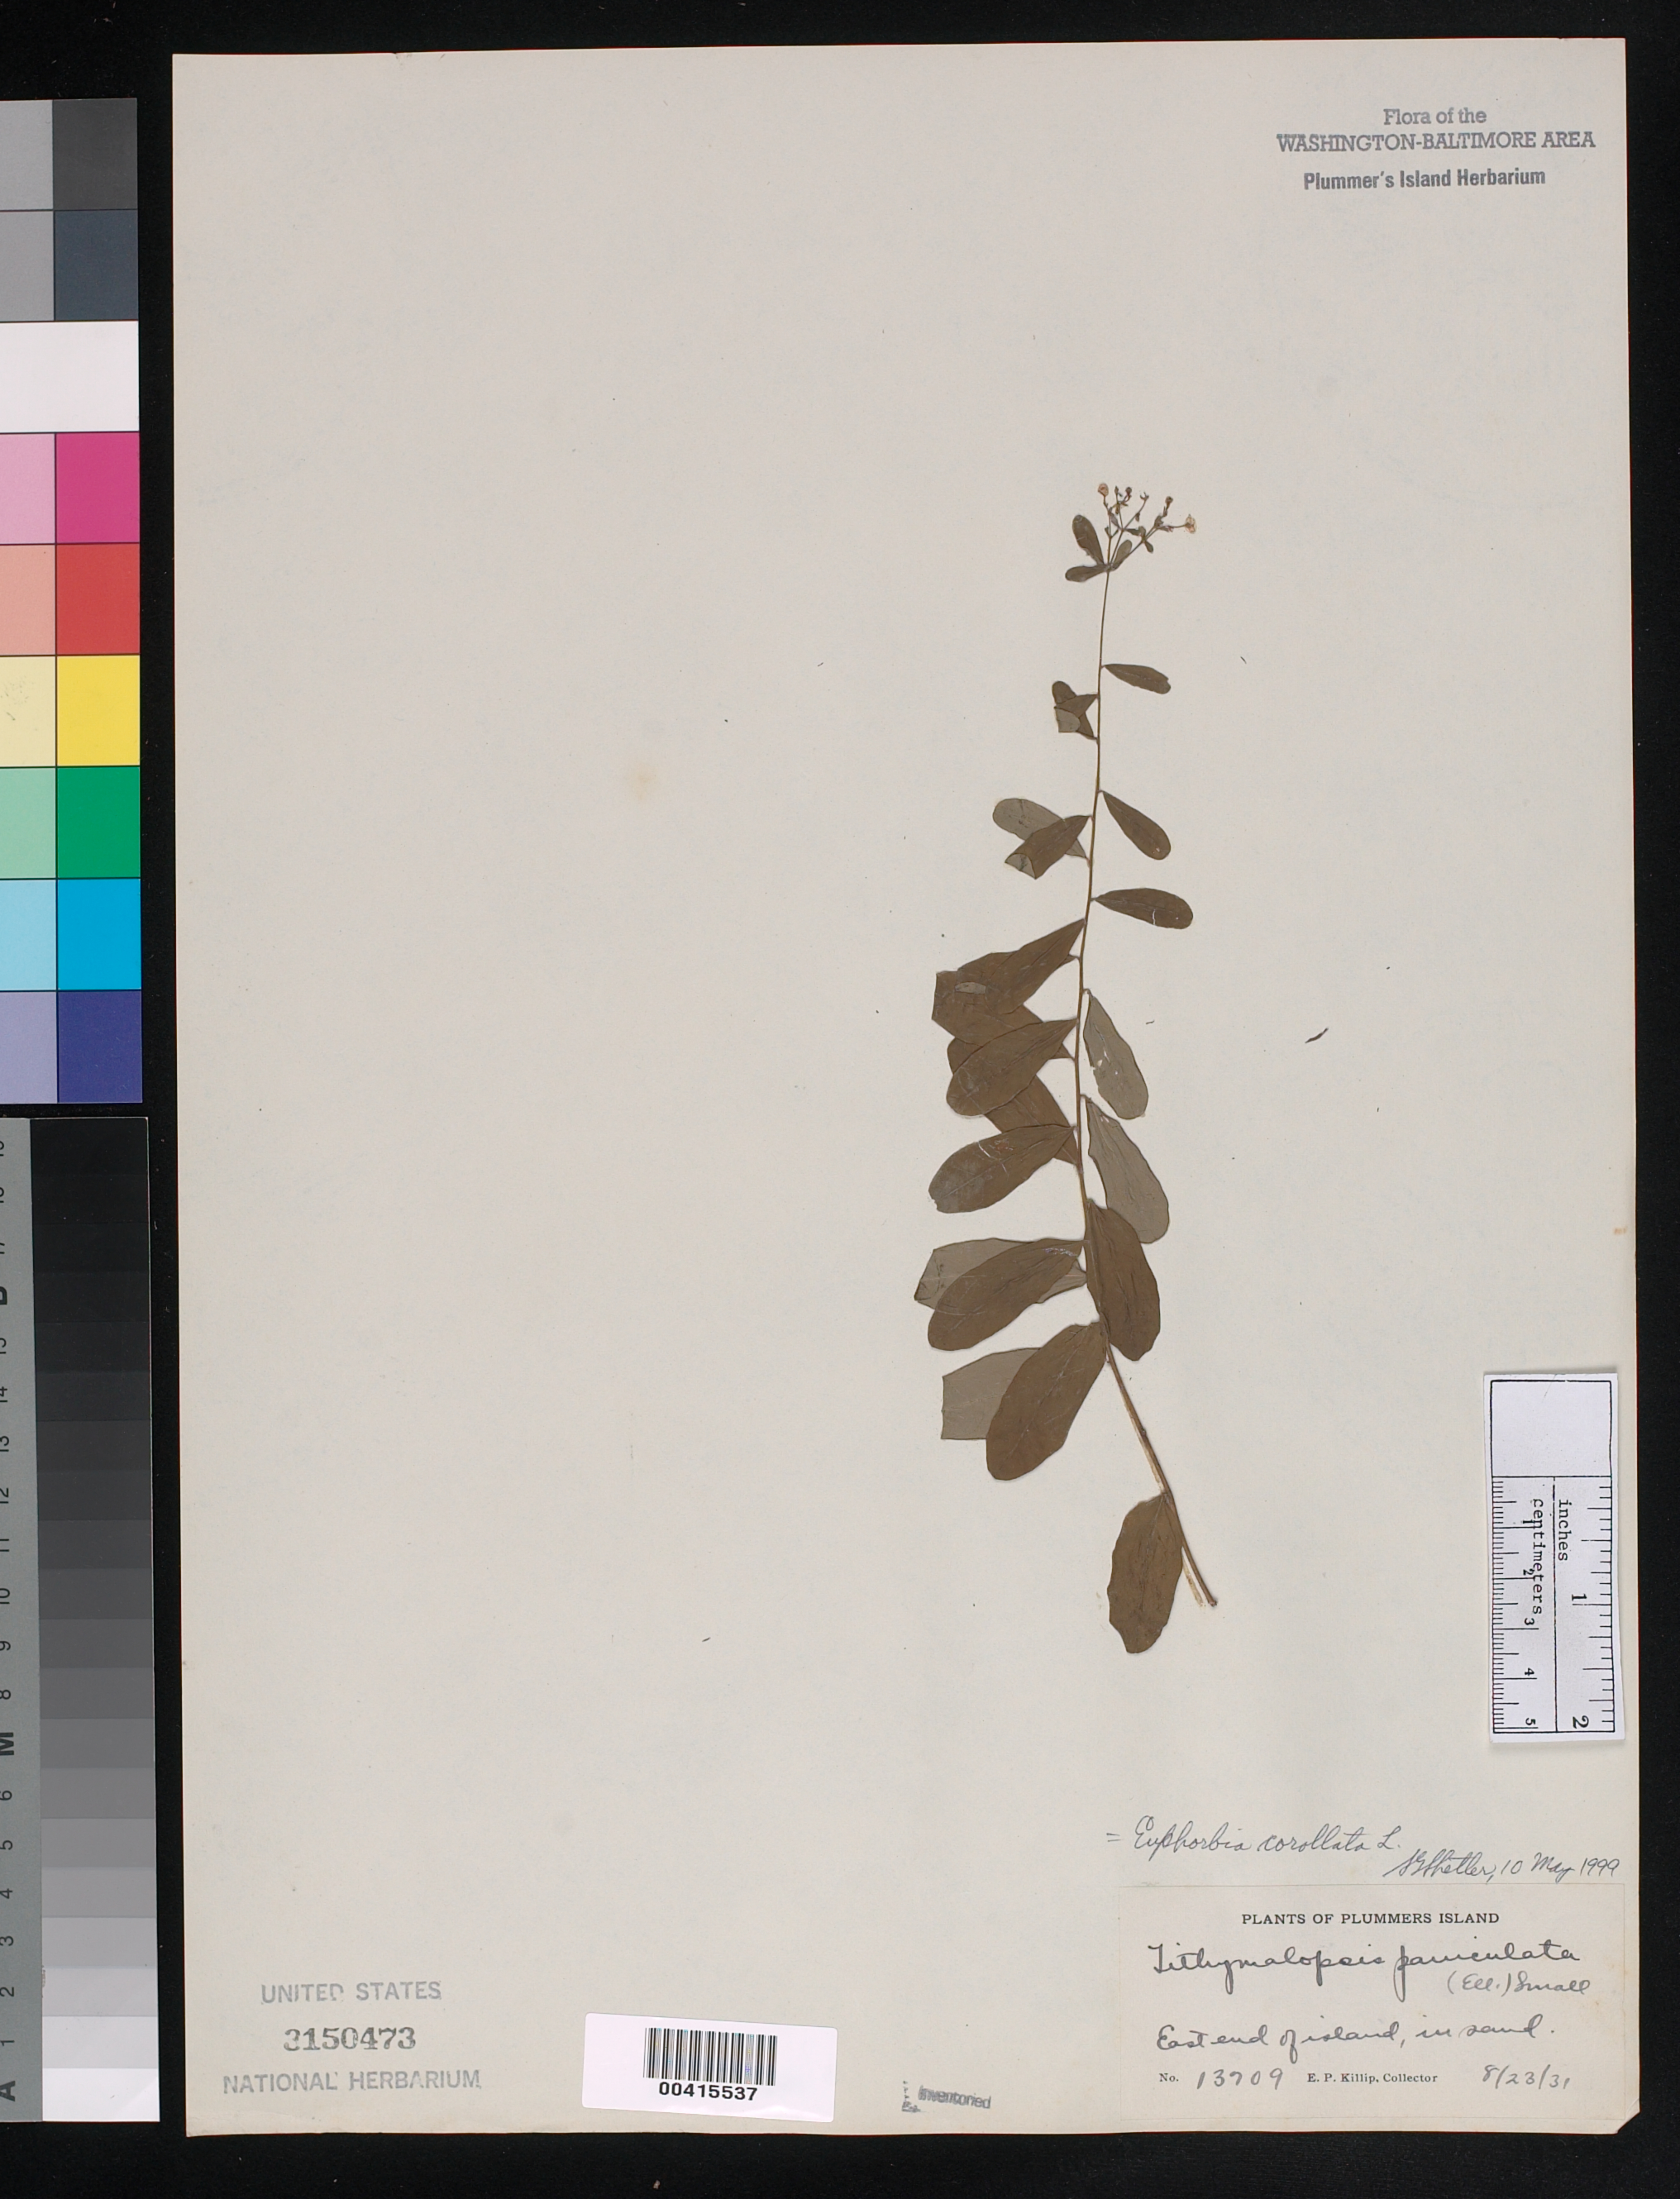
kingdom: Plantae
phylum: Tracheophyta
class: Magnoliopsida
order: Malpighiales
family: Euphorbiaceae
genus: Euphorbia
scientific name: Euphorbia corollata var. paniculata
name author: Boiss.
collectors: E. P. Killip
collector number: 13709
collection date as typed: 23 Aug 1931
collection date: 1931-08-23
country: United States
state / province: Maryland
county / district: Montgomery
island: Plummers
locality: Plummers Island; east end of Island C. & O. Canal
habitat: In sand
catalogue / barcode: US 3150473